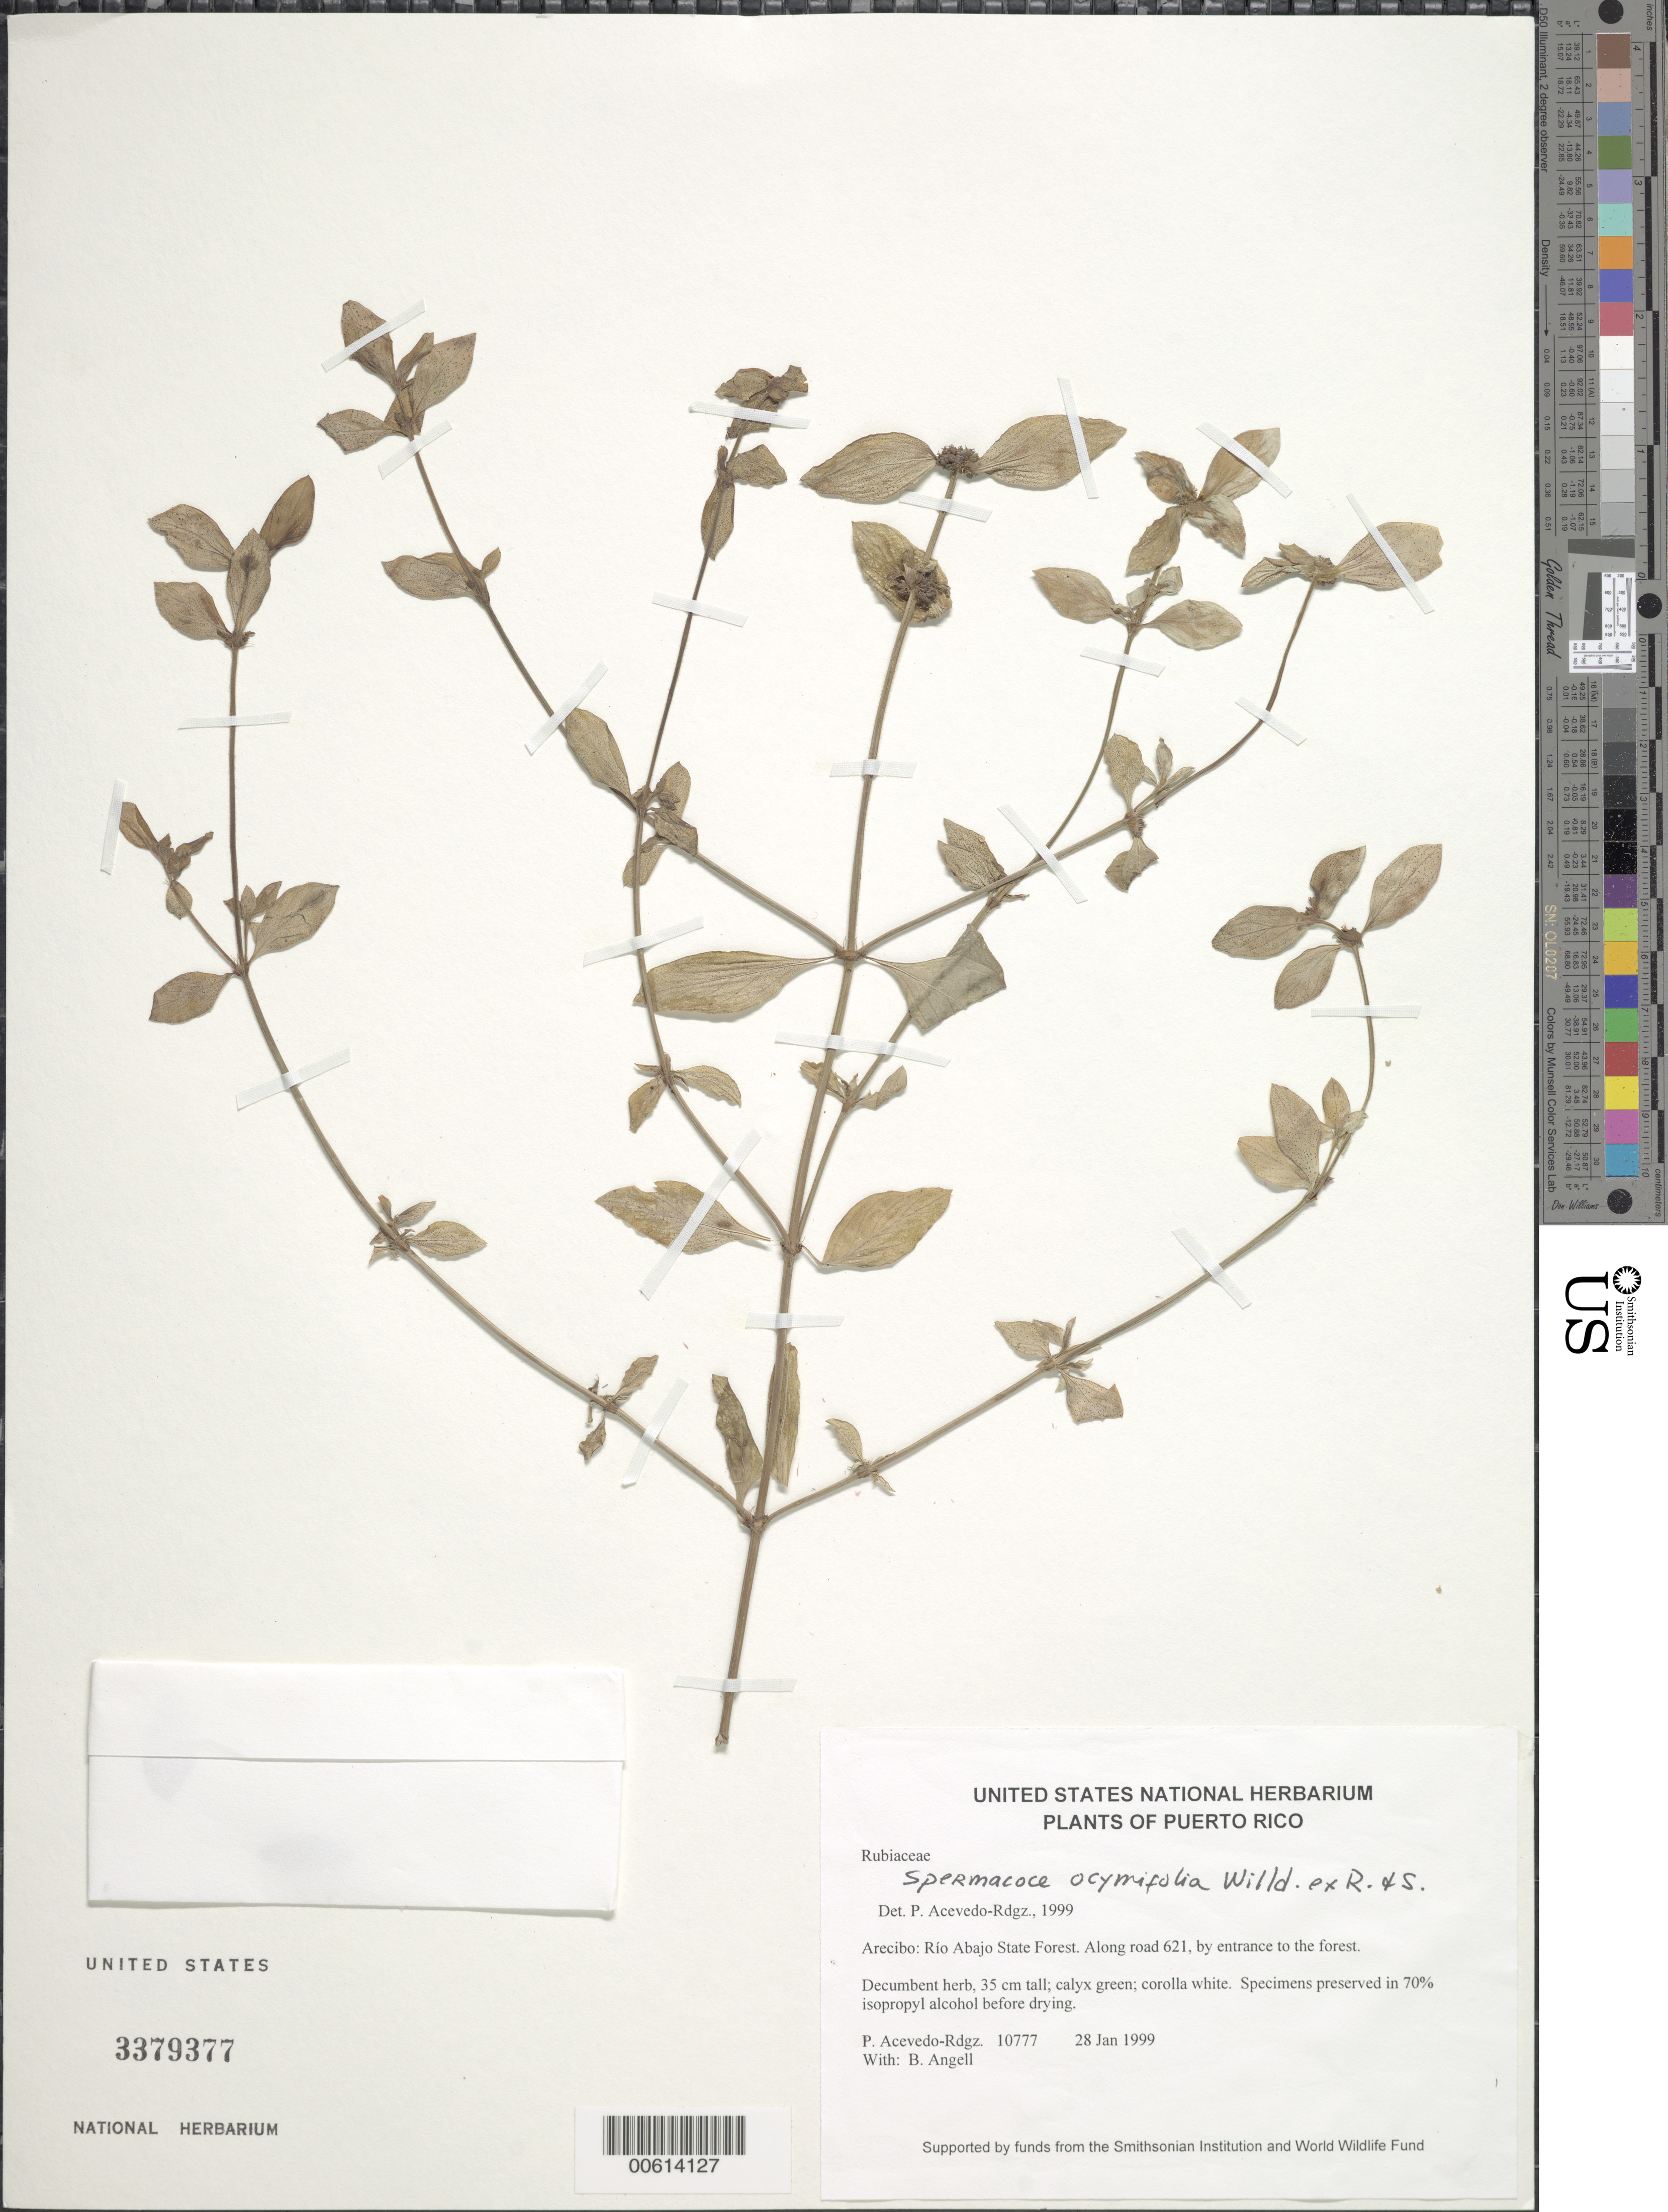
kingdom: Plantae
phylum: Tracheophyta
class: Magnoliopsida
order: Gentianales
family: Rubiaceae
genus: Spermacoce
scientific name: Spermacoce ocymifolia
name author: Willd. ex Roem. & Schult.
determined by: Acevedo-Rodríguez, P., (BOT), Smithsonian Institution - National Museum of Natural History (UNITED STATES)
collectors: P. Acevedo-Rodr. & Bobbi Angell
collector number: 10777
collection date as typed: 28 Jan 1999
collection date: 1999-01-28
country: Puerto Rico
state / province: Arecibo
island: Puerto Rico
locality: Arecibo; Río Abajo State Forest. Along road 621, by entrance to the forest.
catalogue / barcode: US 3379377